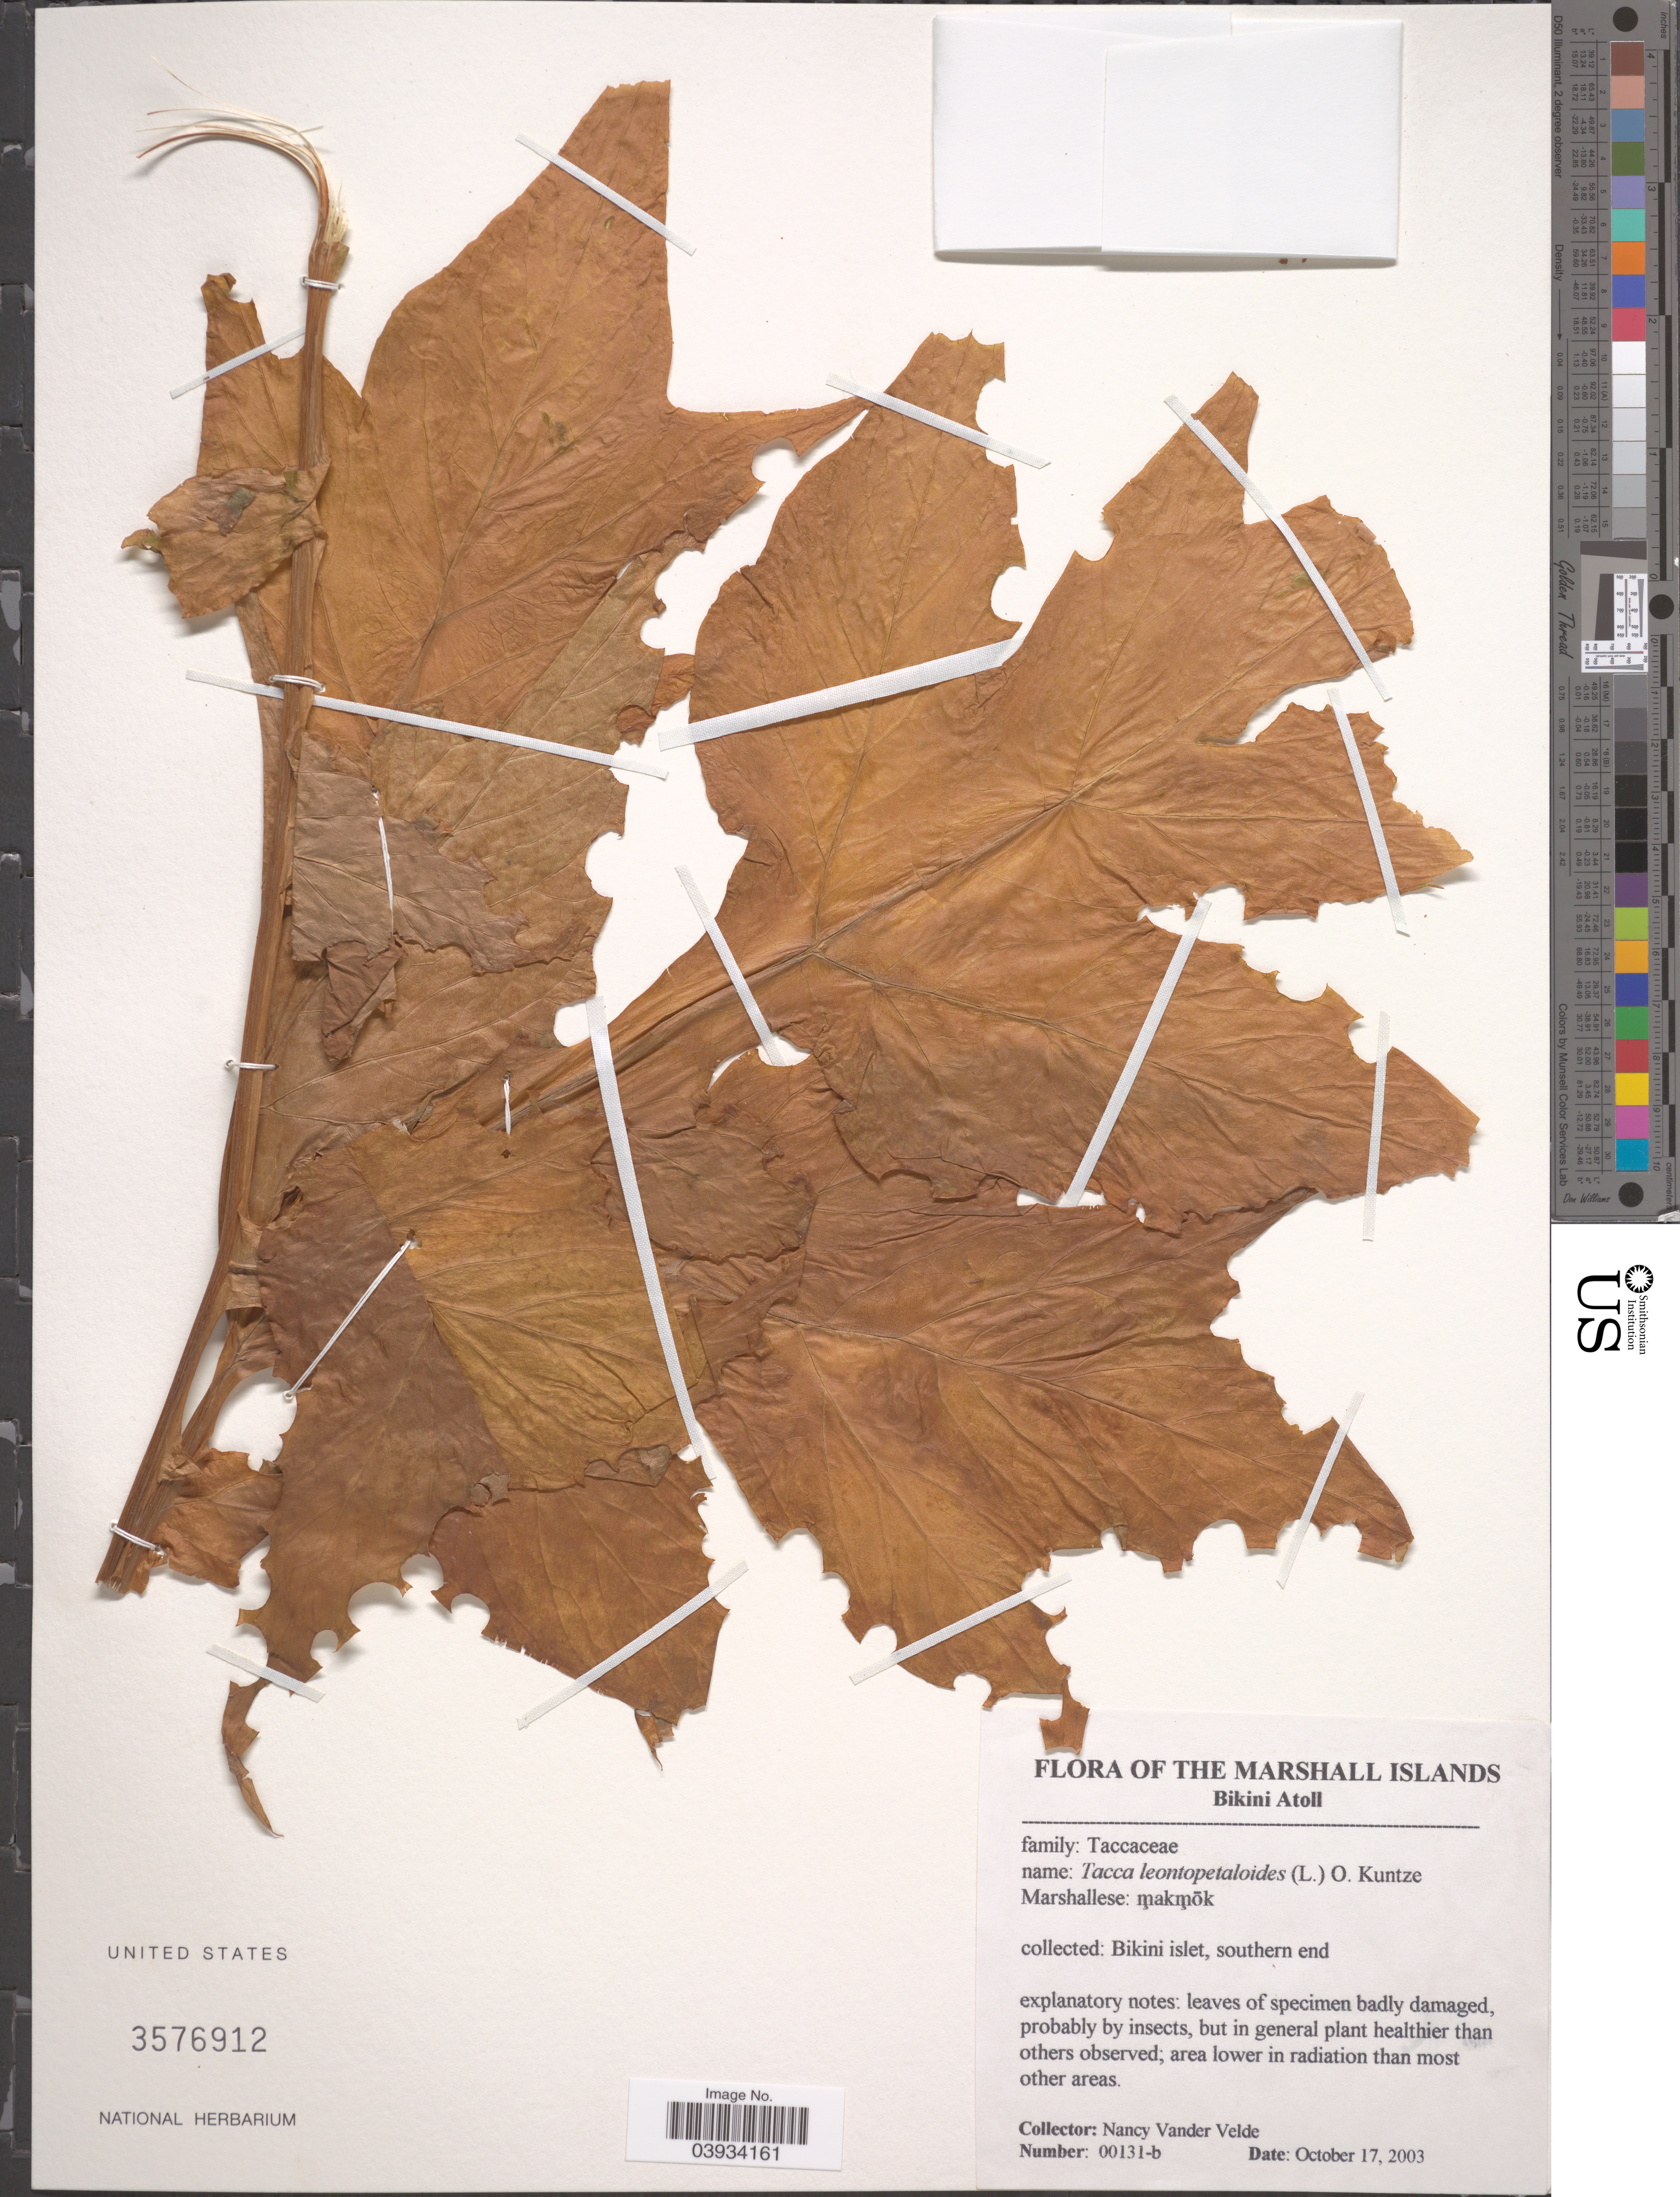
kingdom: Plantae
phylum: Tracheophyta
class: Liliopsida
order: Dioscoreales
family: Dioscoreaceae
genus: Tacca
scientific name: Tacca leontopetaloides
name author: (L.) Kuntze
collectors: N. Vander Velde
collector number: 00131-b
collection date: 2003-10-17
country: Marshall Islands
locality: Bikini Atoll. Bikini Islet, southern end.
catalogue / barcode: US 3576912